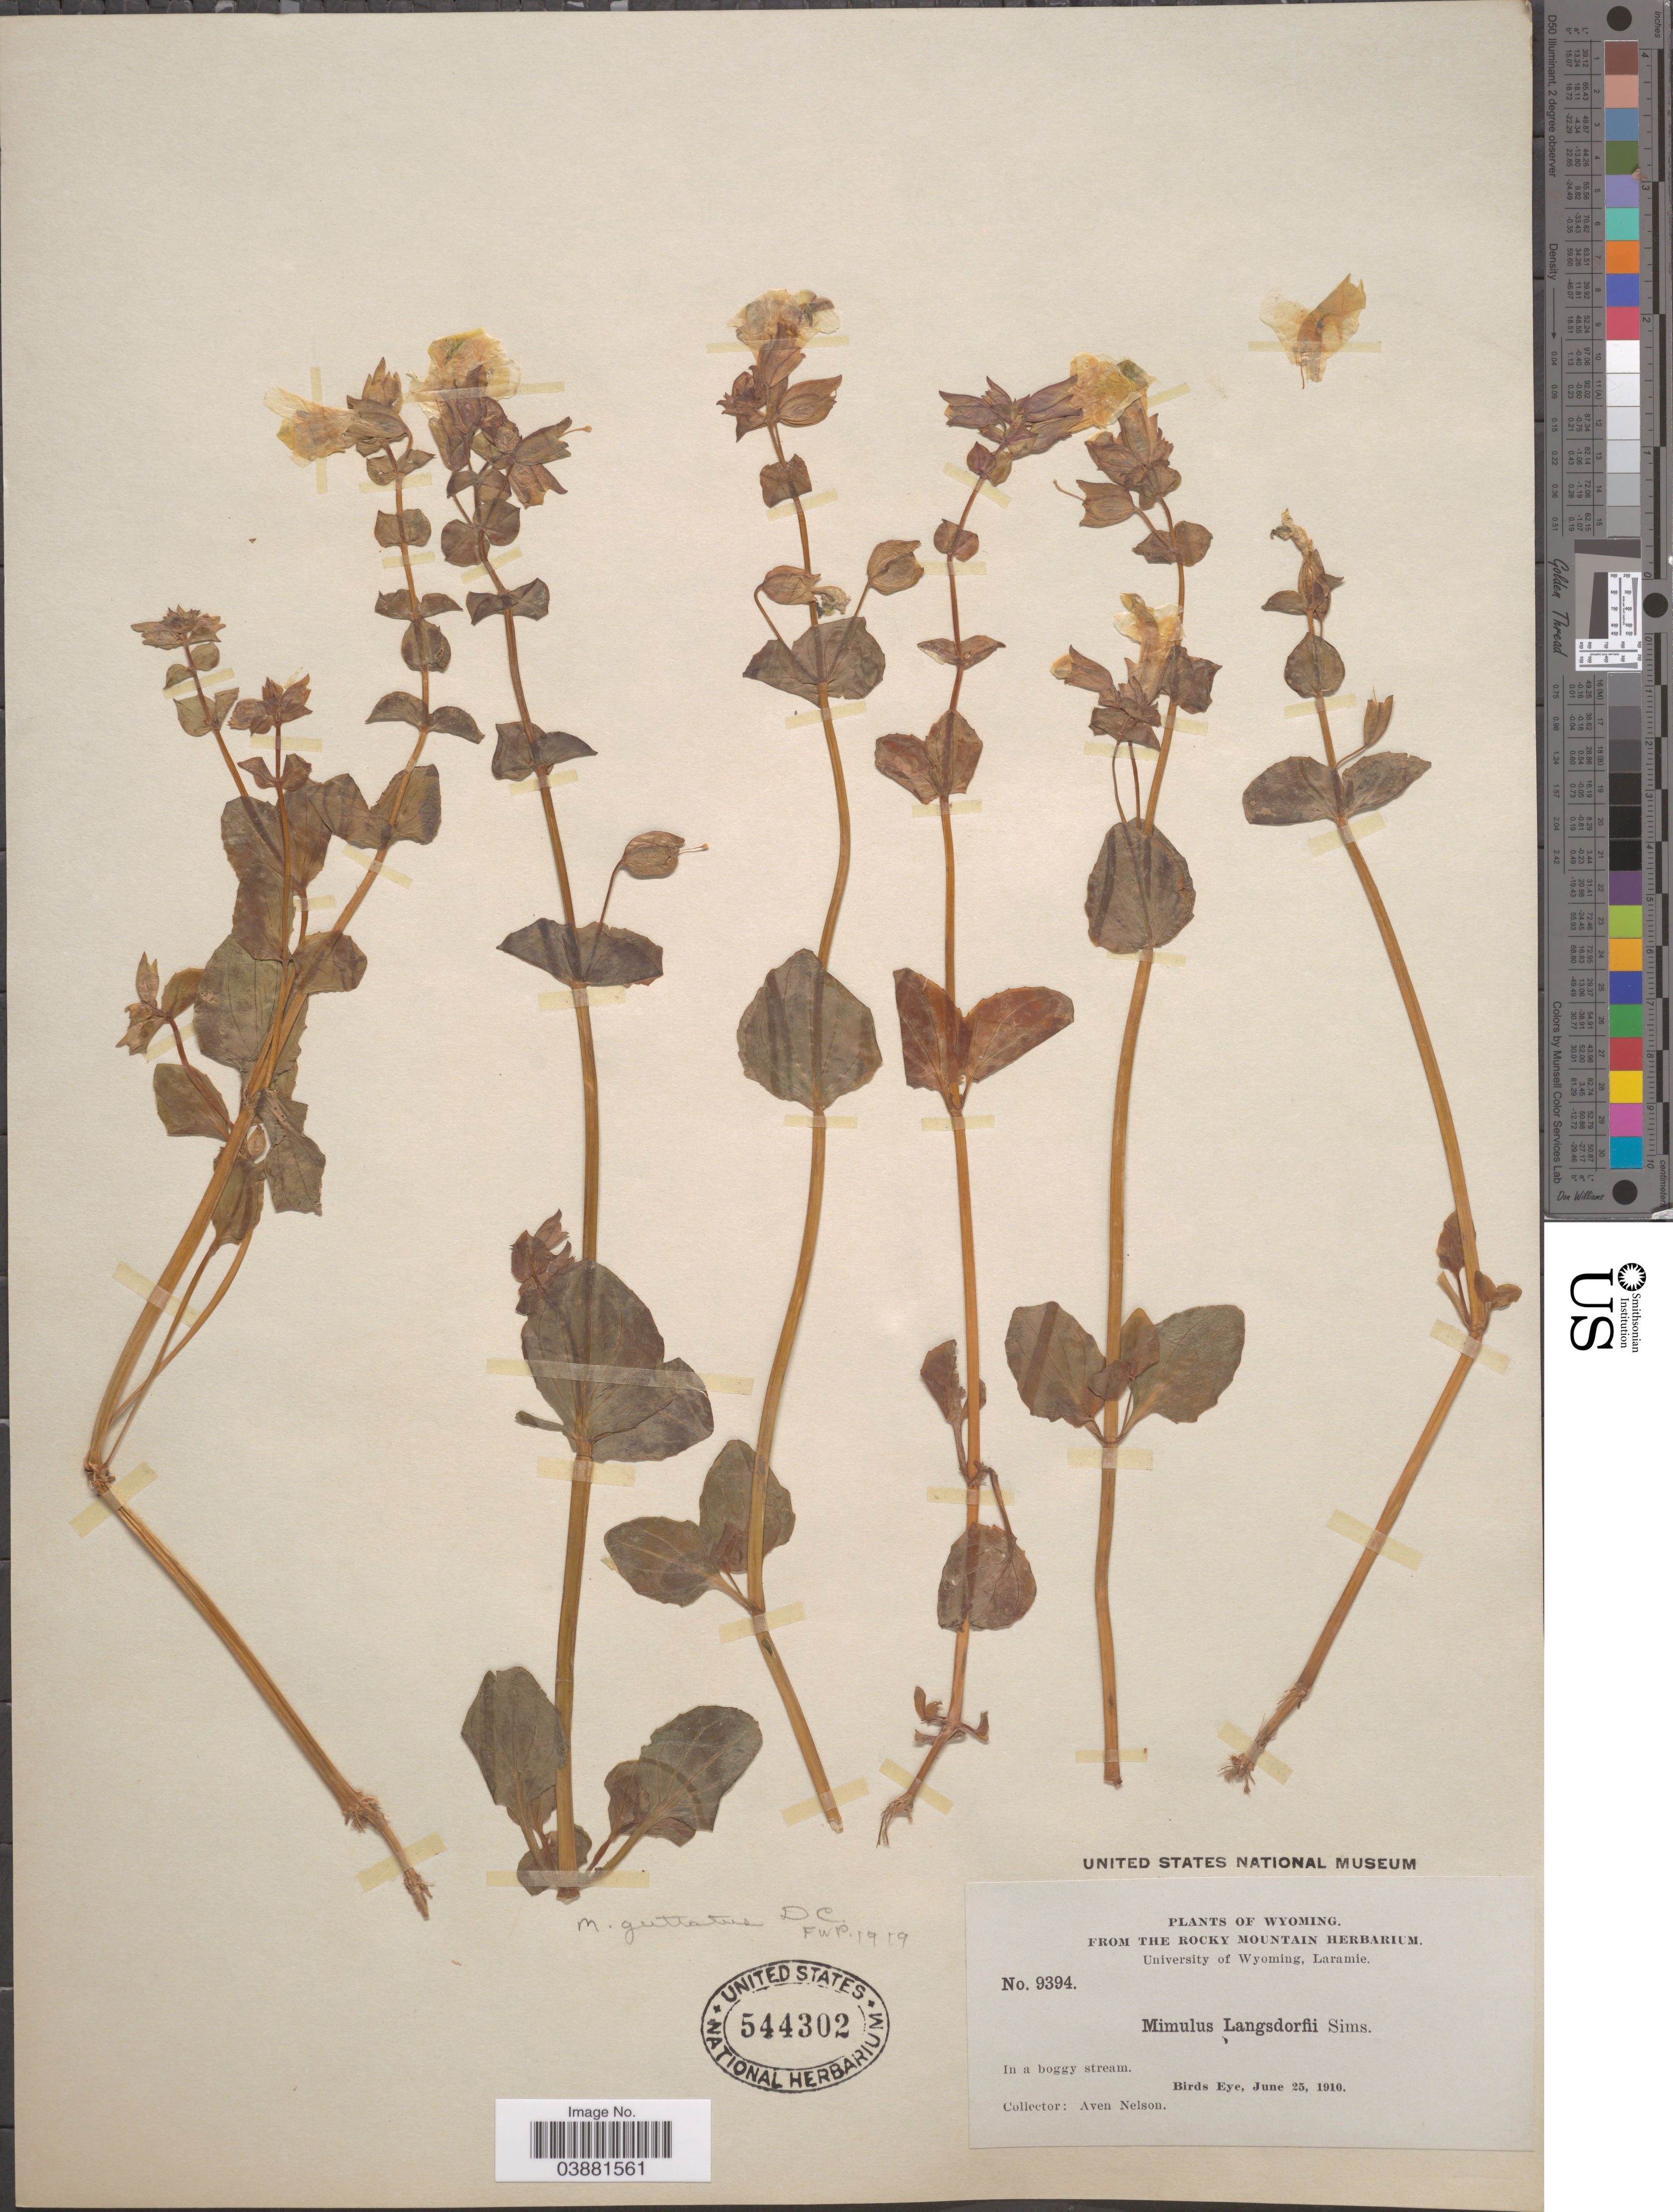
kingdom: Plantae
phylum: Tracheophyta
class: Magnoliopsida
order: Lamiales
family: Phrymaceae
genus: Mimulus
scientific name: Mimulus guttatus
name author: DC.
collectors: A. Nelson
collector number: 9394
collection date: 1910-06-25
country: United States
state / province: Wyoming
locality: Birds Eye.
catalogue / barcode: US 544302